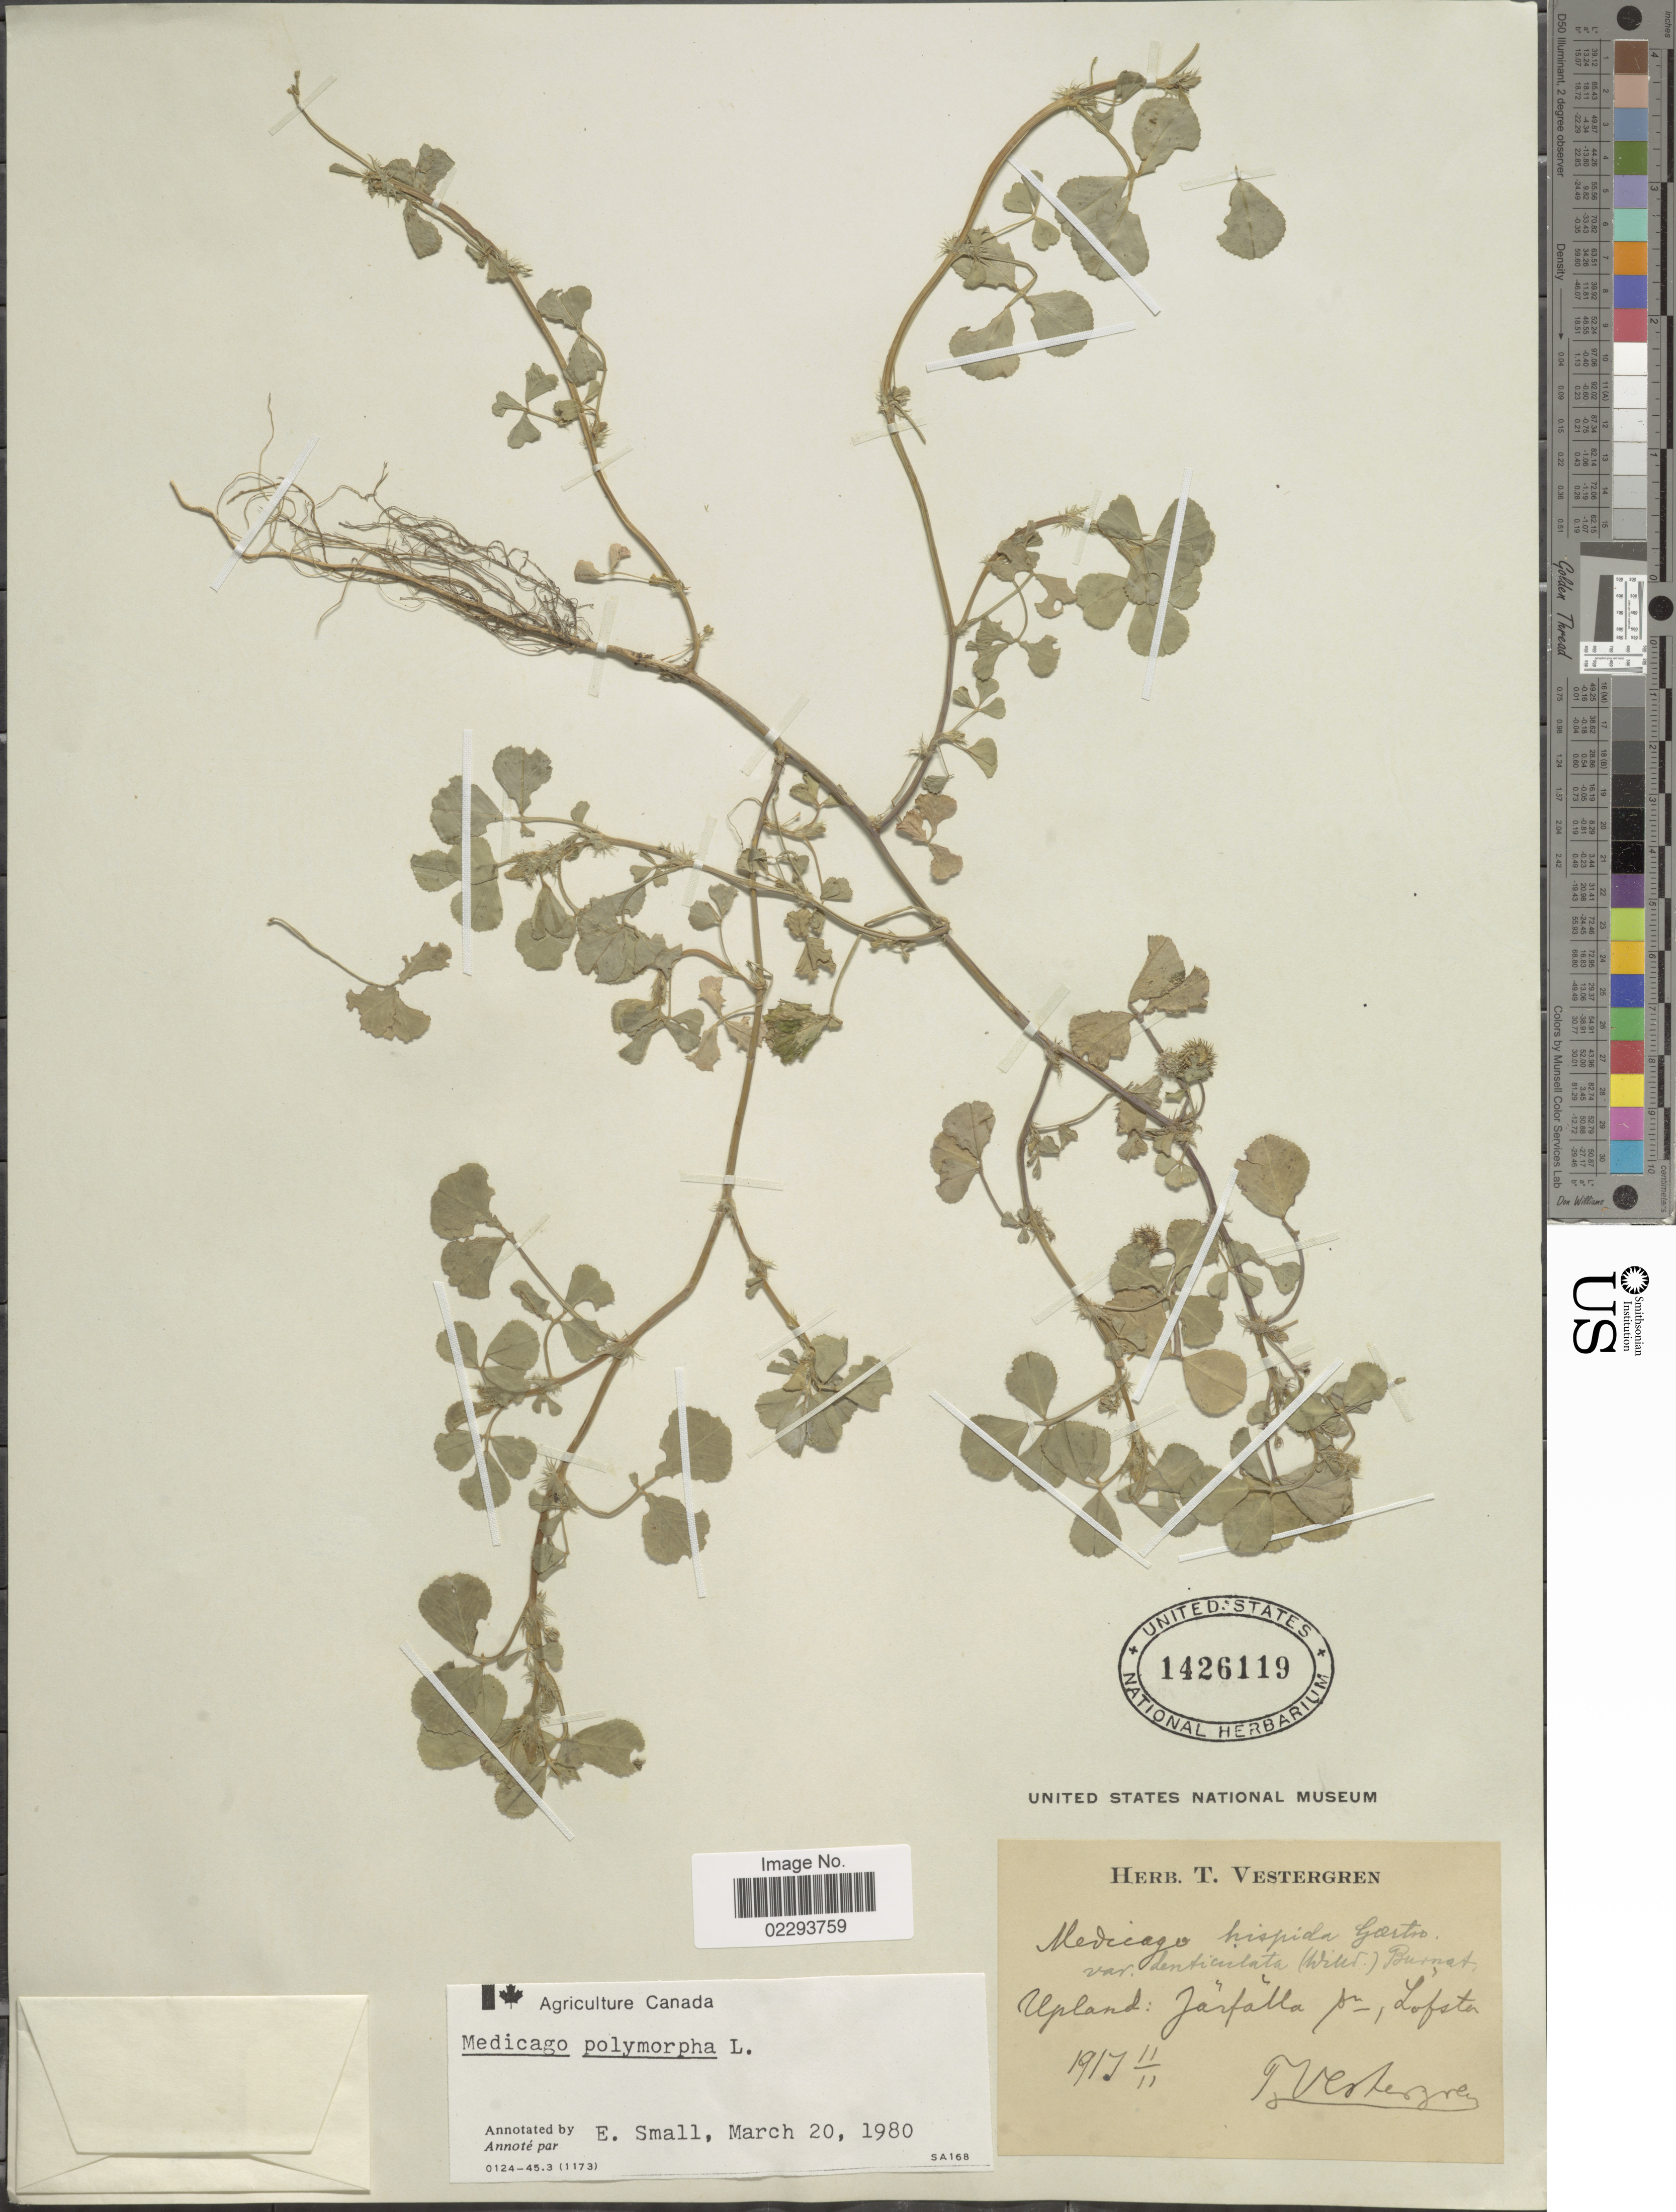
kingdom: Plantae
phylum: Tracheophyta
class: Magnoliopsida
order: Fabales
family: Fabaceae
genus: Medicago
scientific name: Medicago polymorpha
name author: L.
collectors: T. Vestergren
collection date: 1917-11-11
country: Sweden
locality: Upland: Järfälla sn. Lofsta.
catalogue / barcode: US 1426119